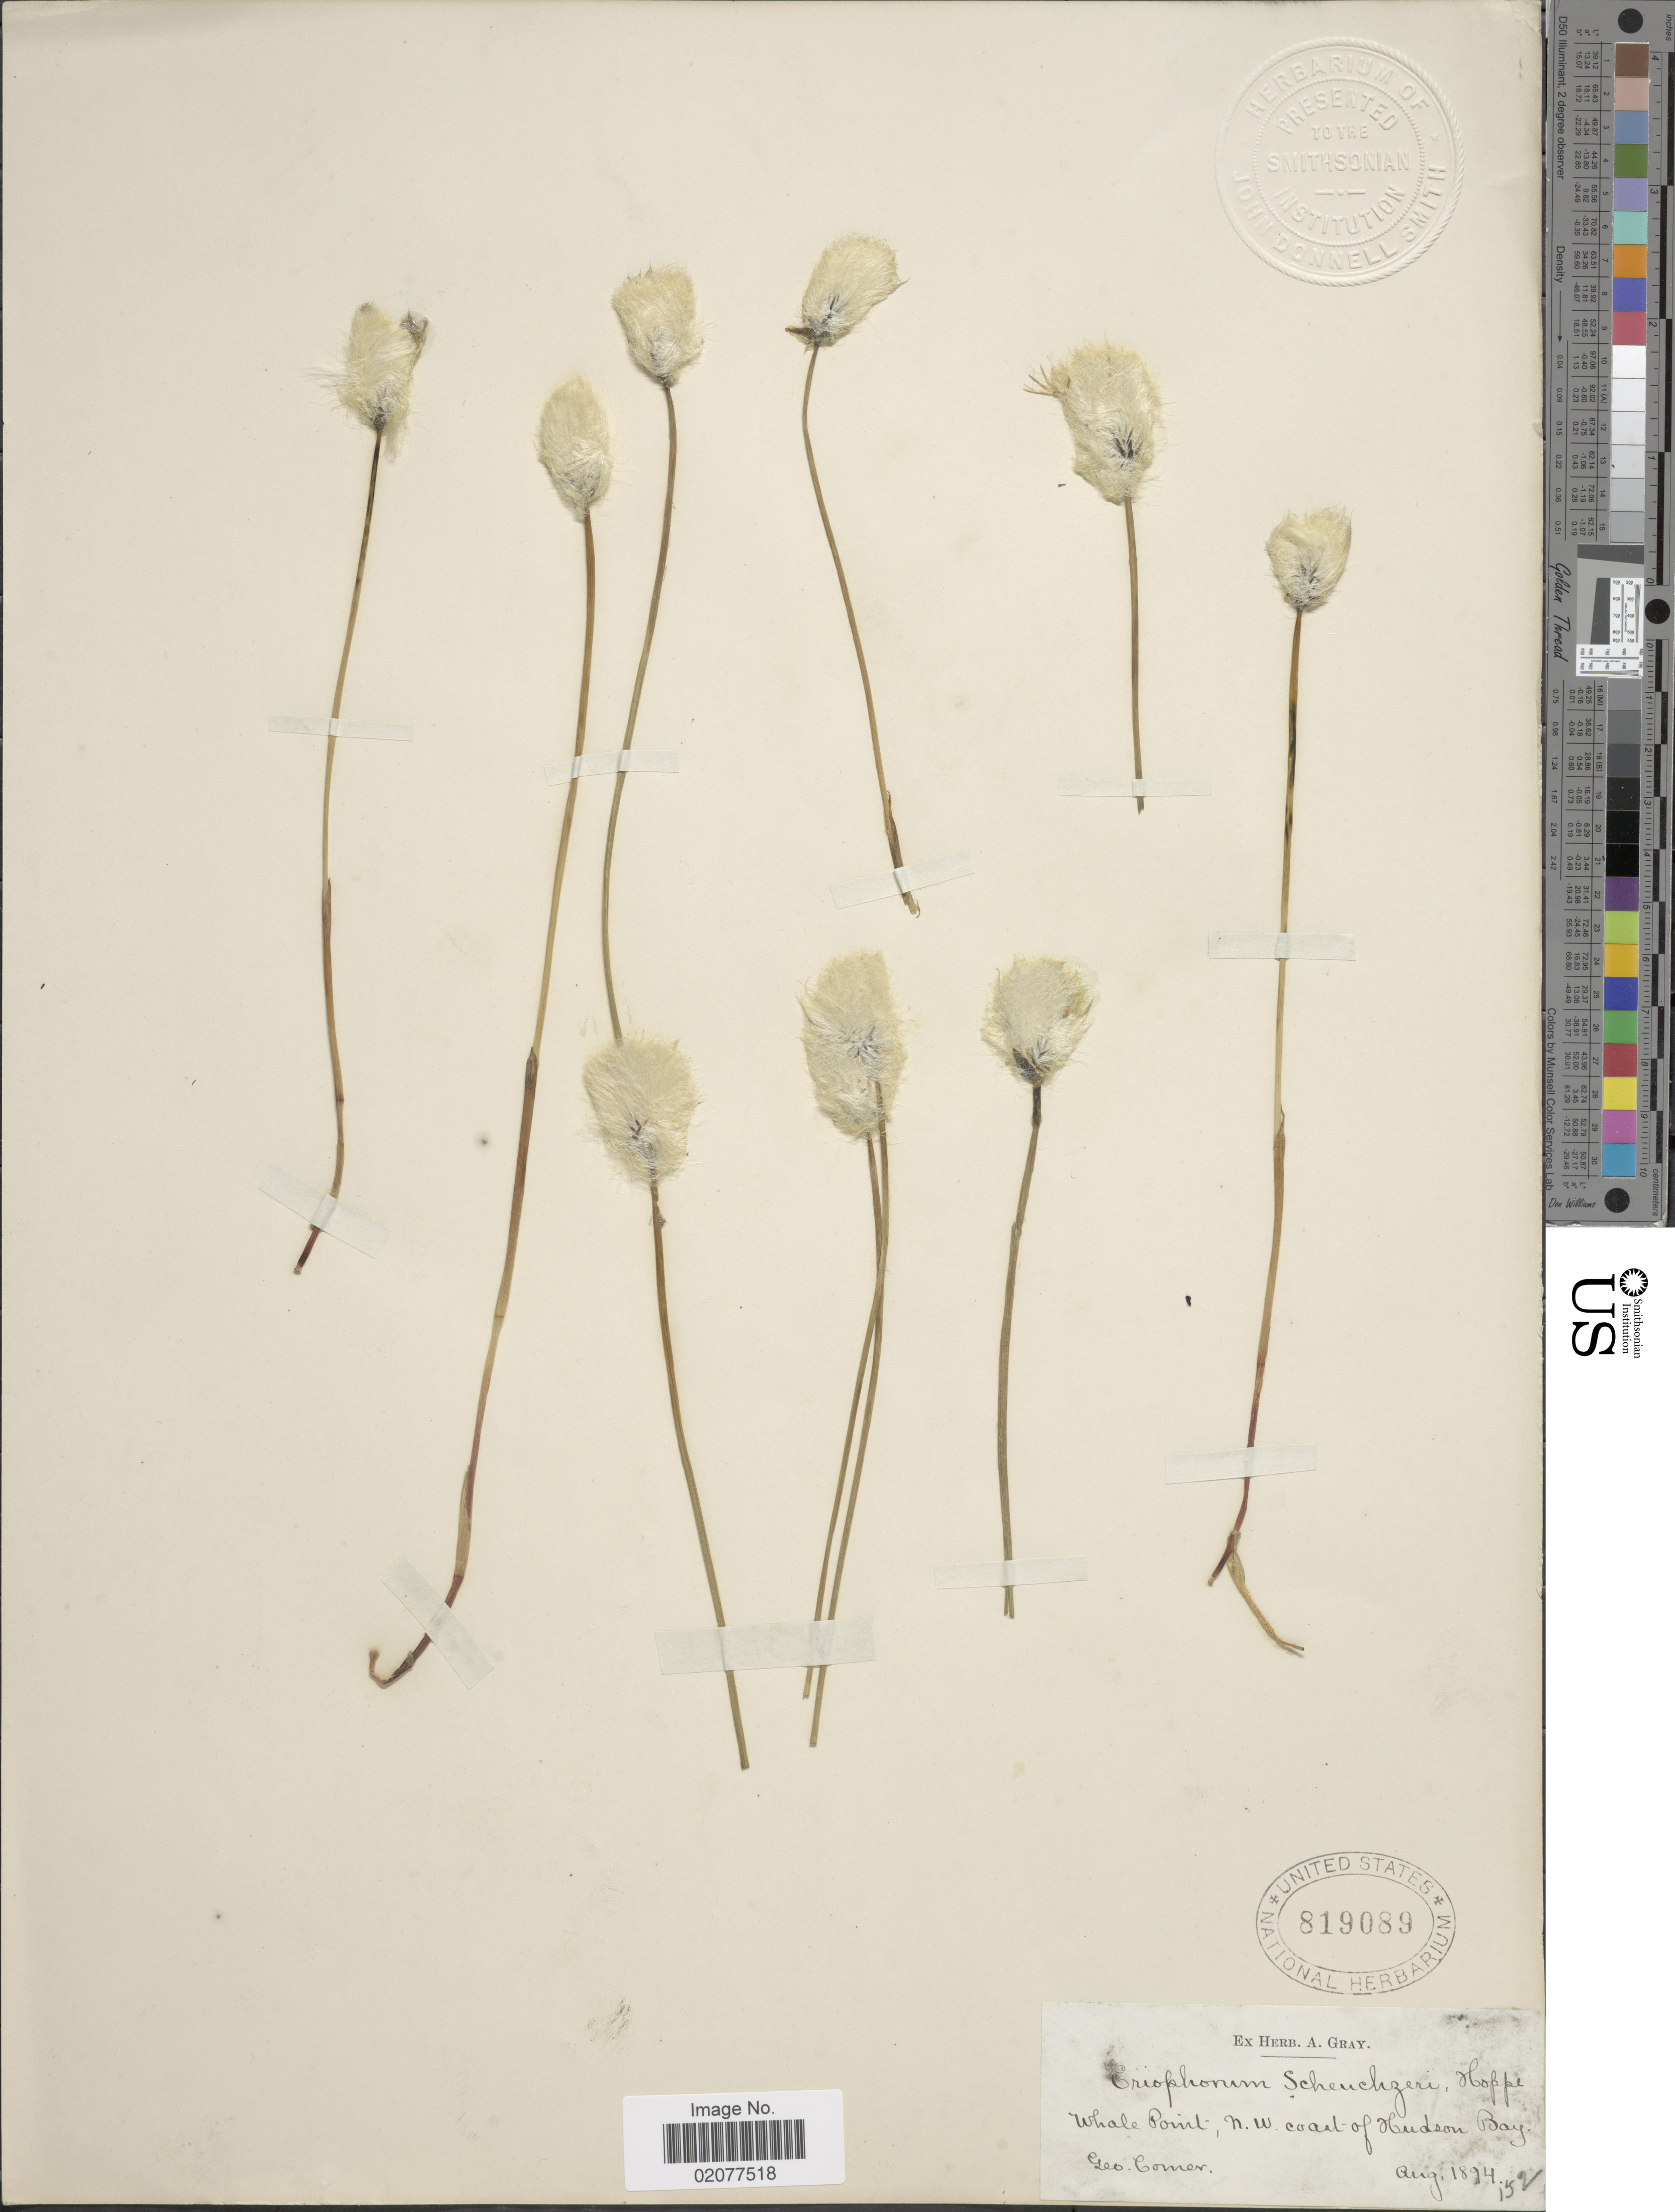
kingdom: Plantae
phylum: Tracheophyta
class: Liliopsida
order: Poales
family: Cyperaceae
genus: Eriophorum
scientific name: Eriophorum scheuchzeri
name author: Hoppe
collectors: G. Comer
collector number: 152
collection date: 1894-08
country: Canada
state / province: Saskatchewan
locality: Whale Point, N.W. Coast of Hudson Bay.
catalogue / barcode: US 819089